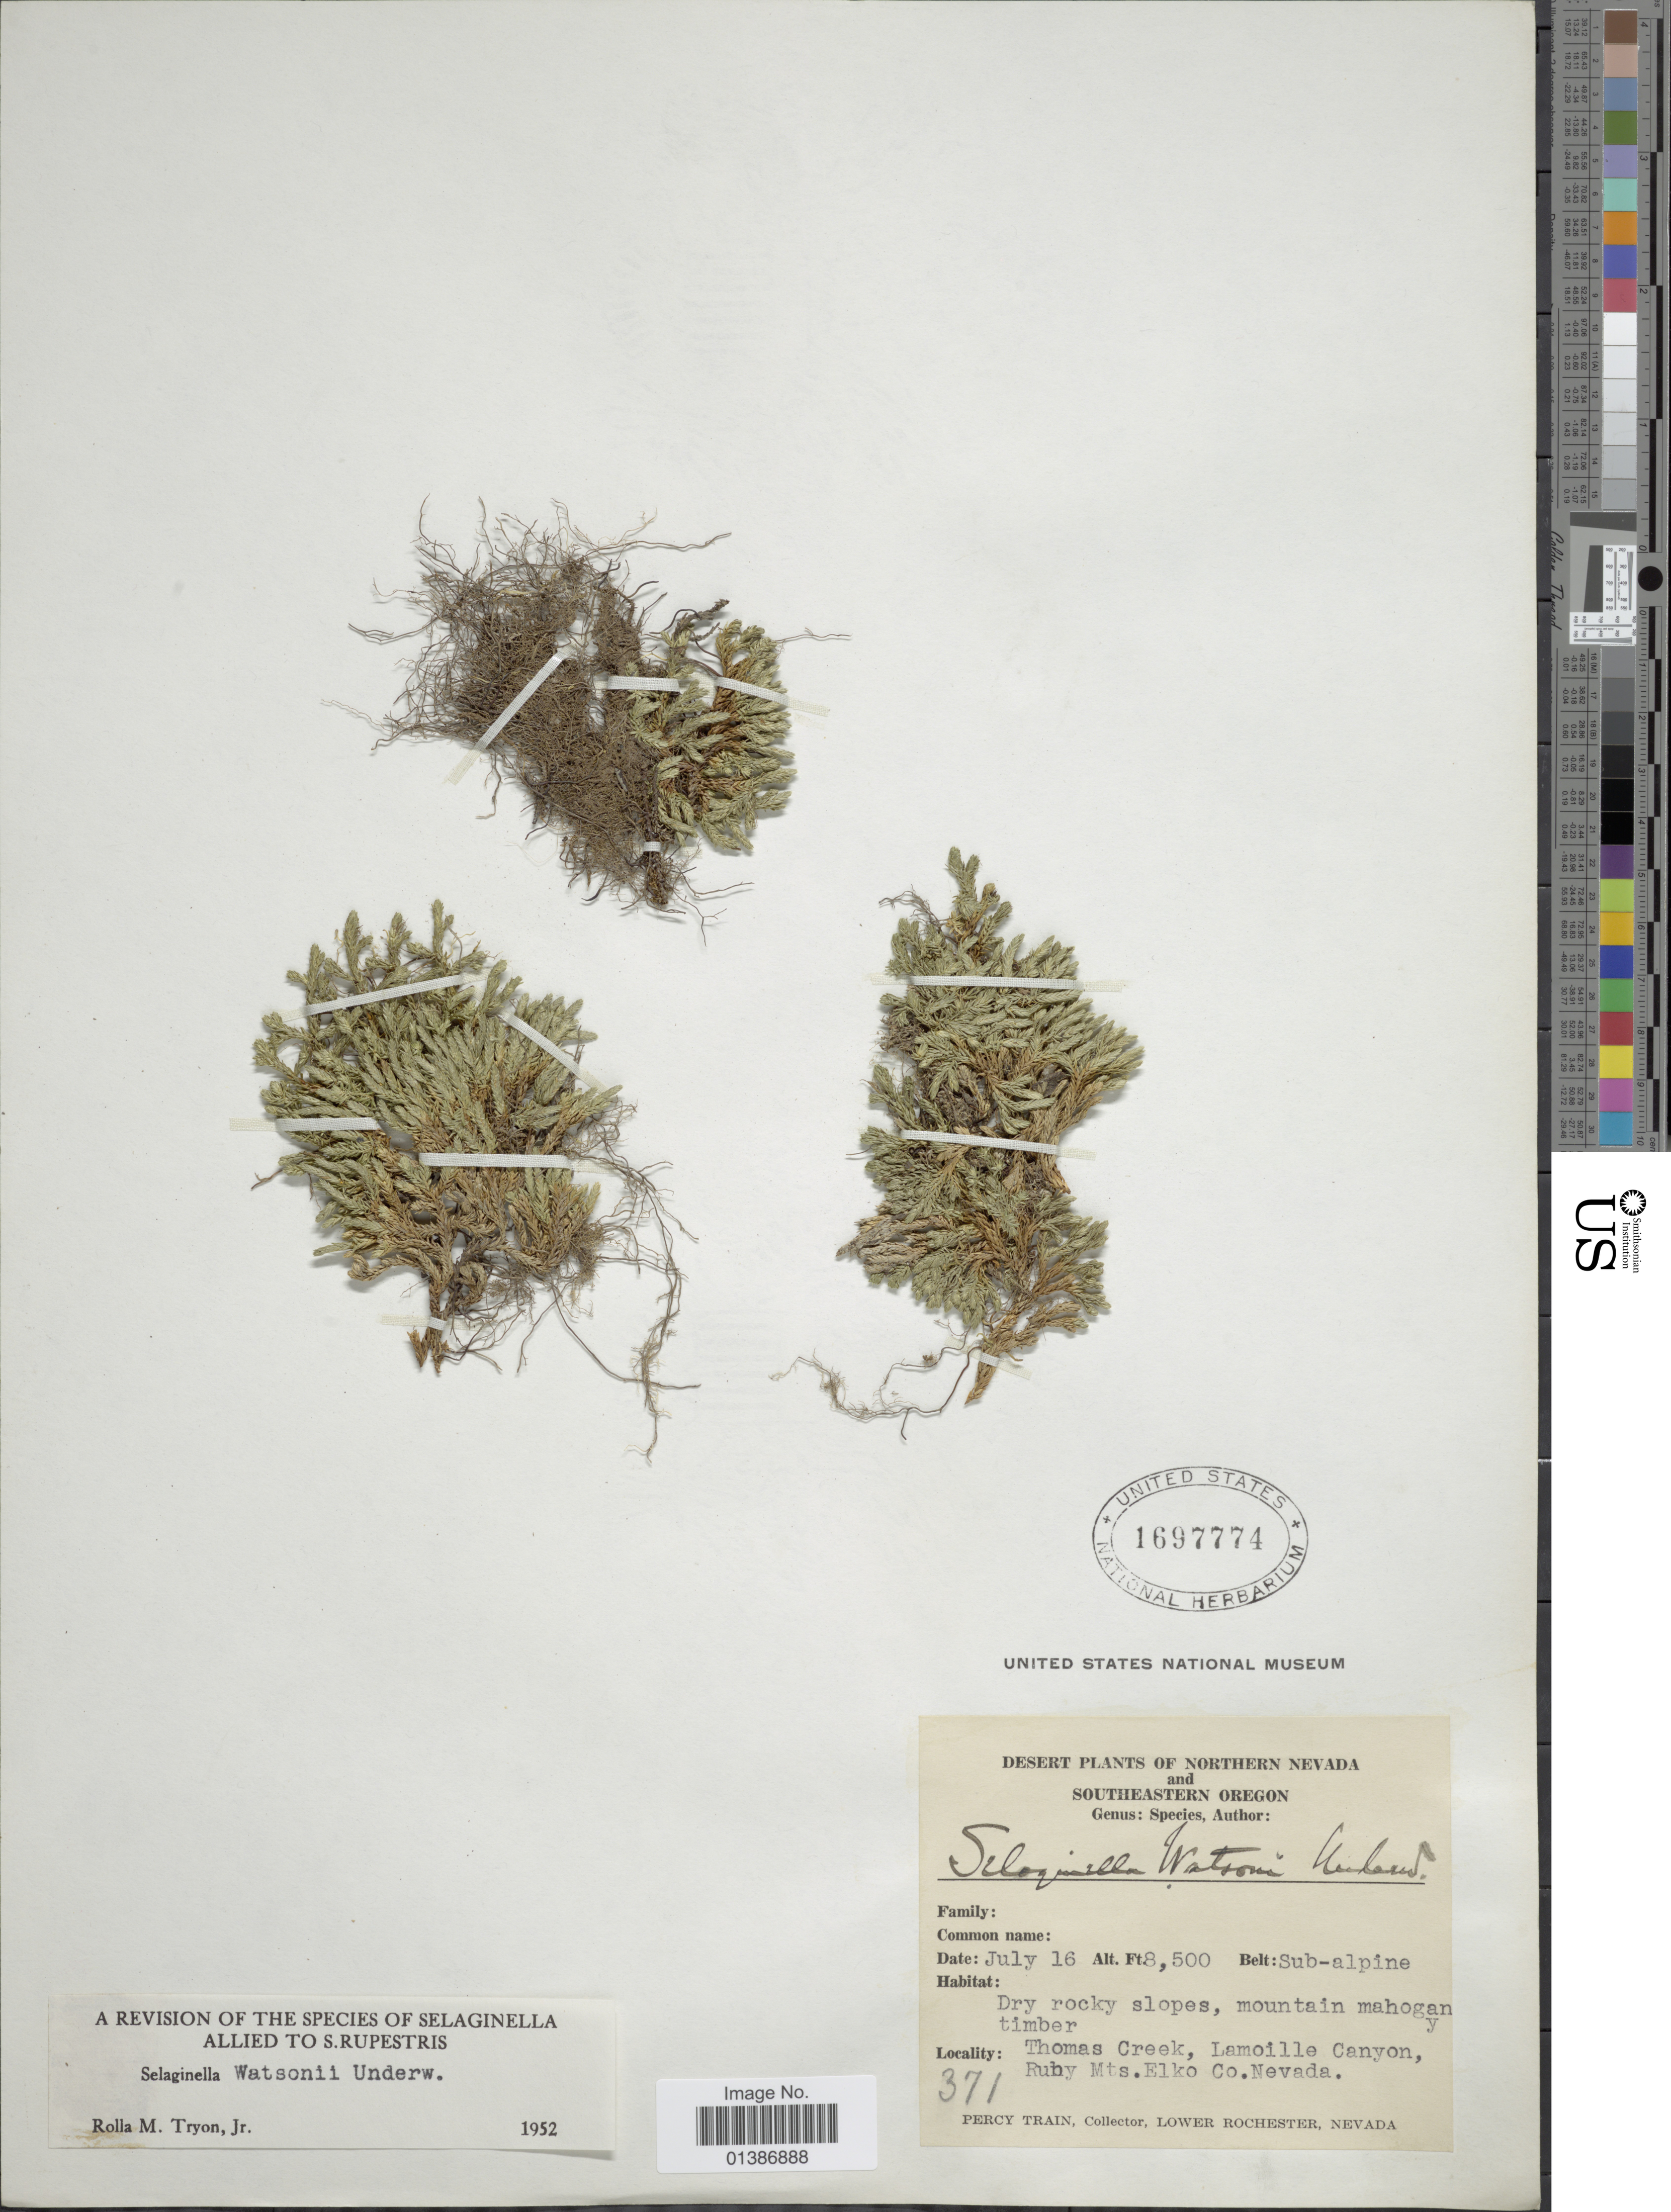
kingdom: Plantae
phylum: Tracheophyta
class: Lycopodiopsida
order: Selaginellales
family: Selaginellaceae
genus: Selaginella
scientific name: Selaginella watsonii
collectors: P. Train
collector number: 371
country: United States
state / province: Nevada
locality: Desert plants of Northern Nevada and Southeastern Oregon. Thomas Creek, Lamoille Canyon, Runy Mts. Elko Co.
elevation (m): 2591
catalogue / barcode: US 1697774